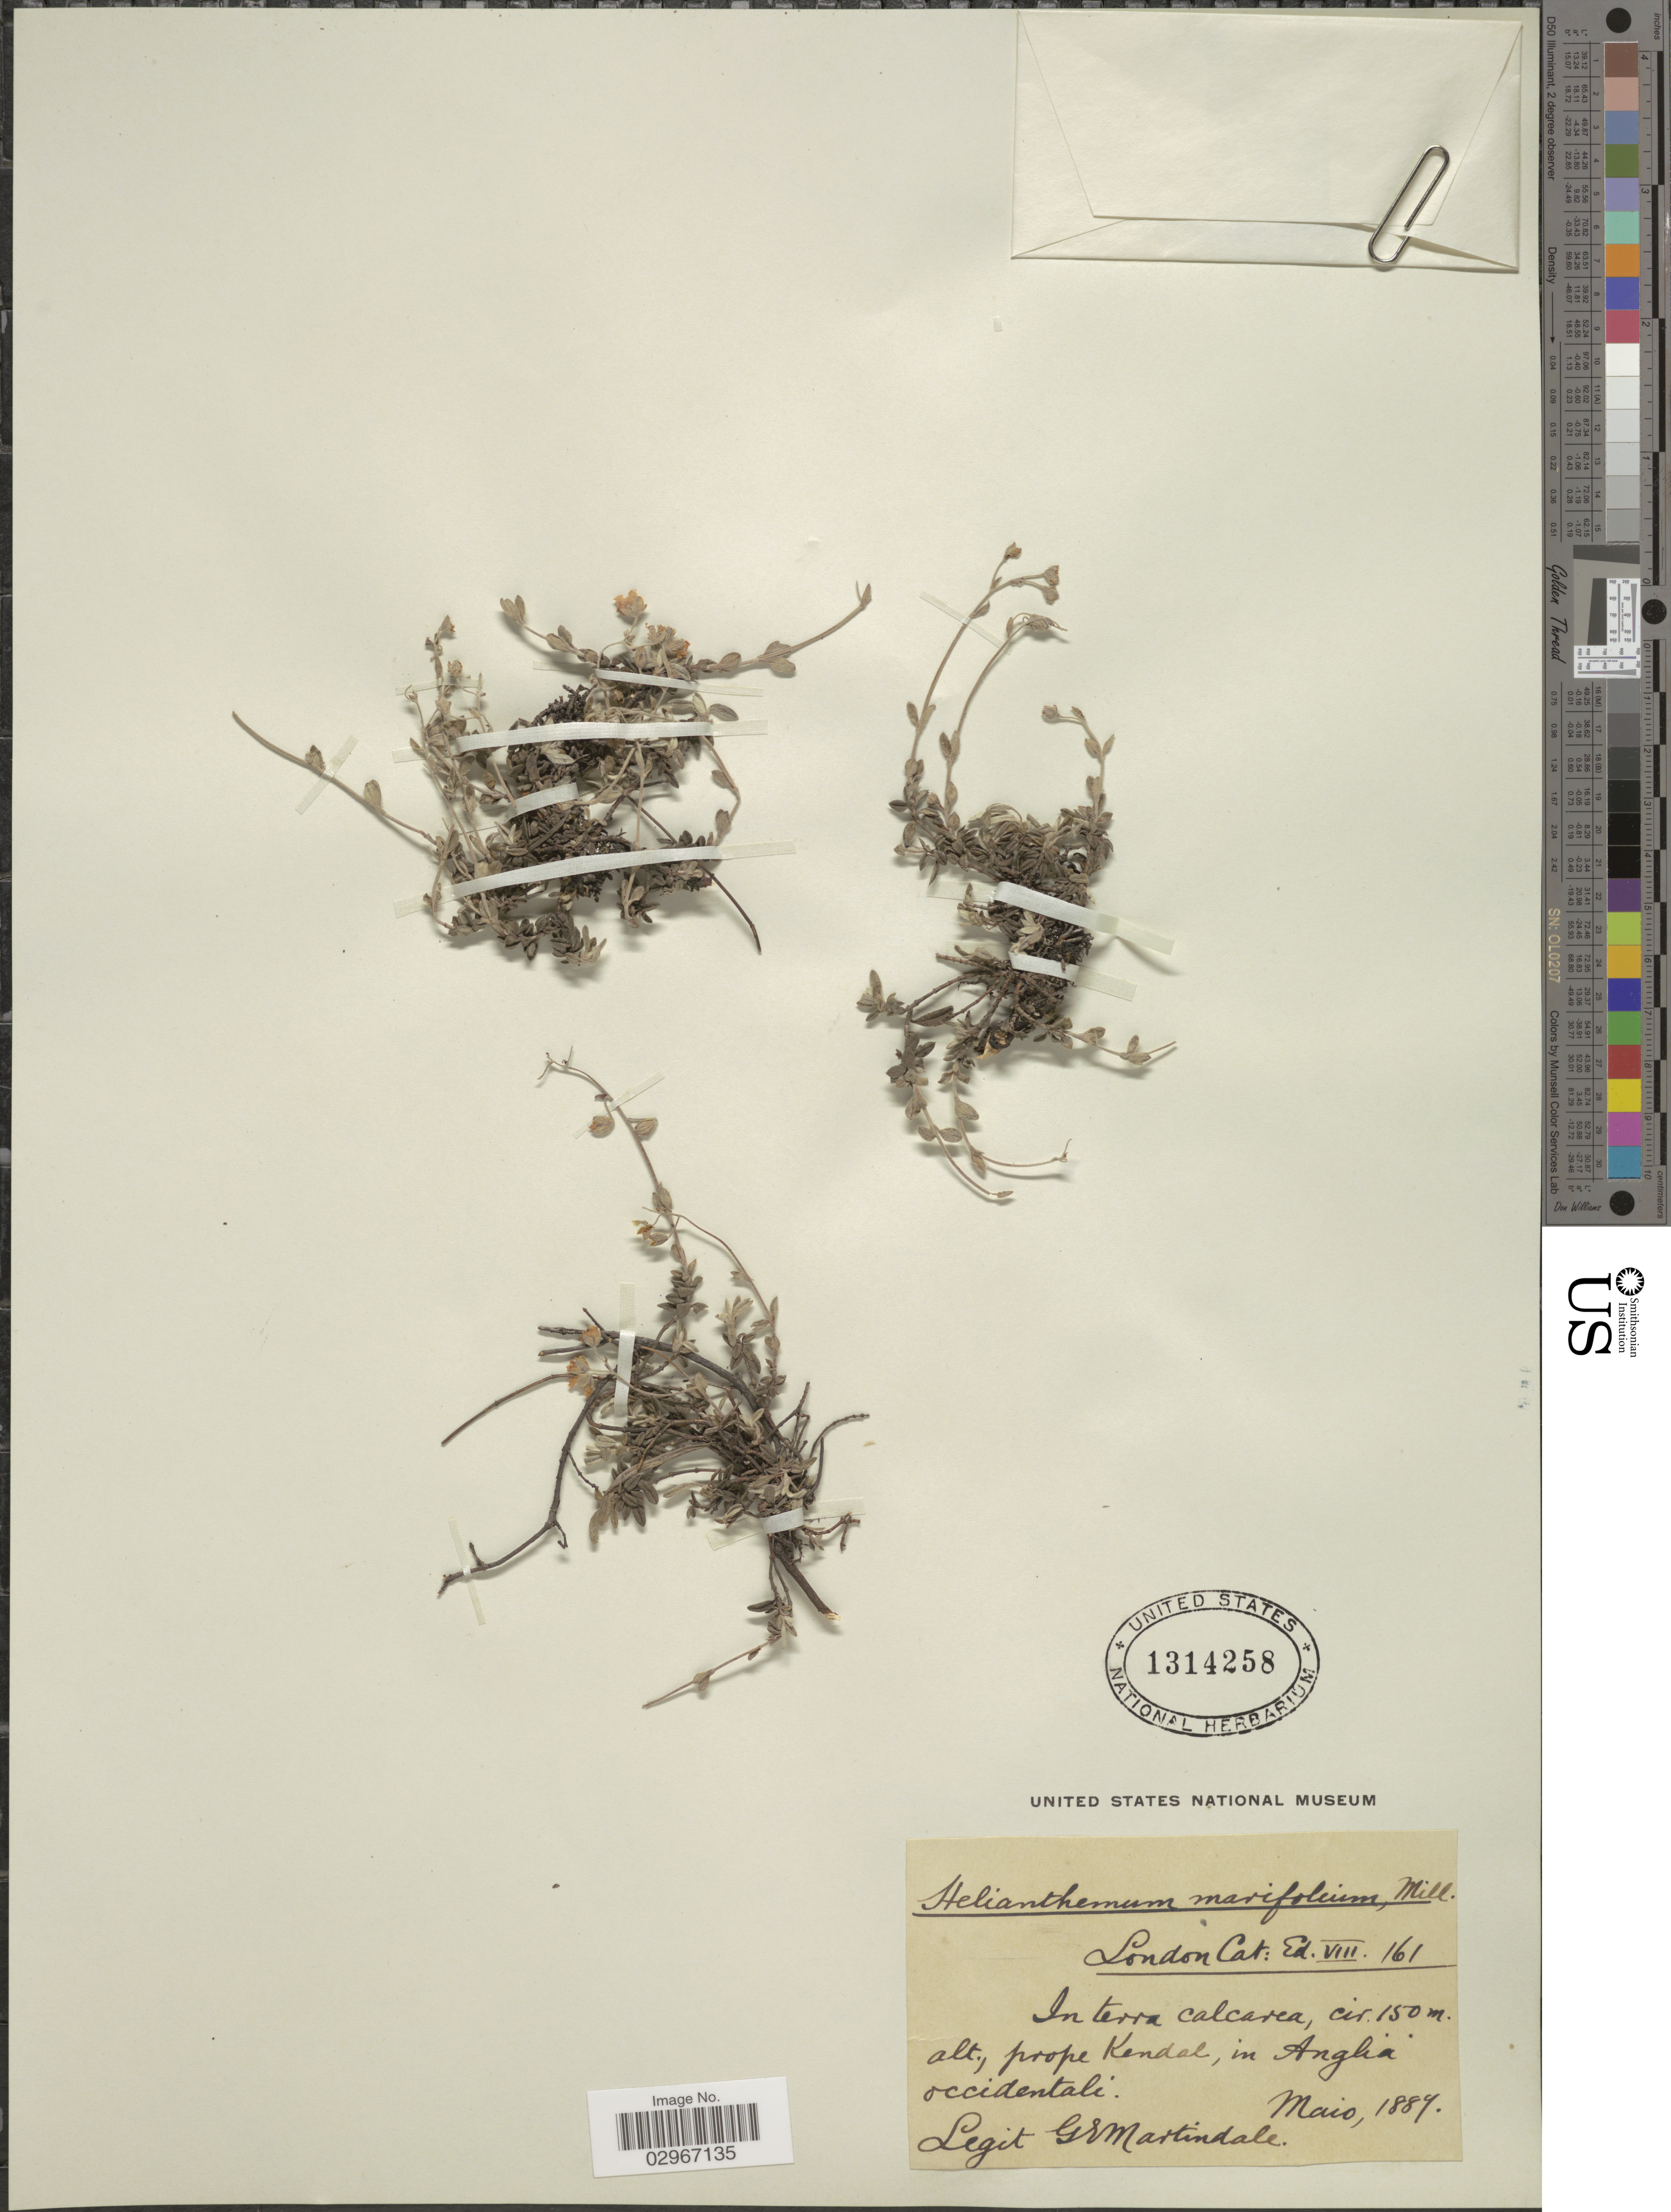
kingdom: Plantae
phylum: Tracheophyta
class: Magnoliopsida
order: Malvales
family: Cistaceae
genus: Helianthemum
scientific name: Helianthemum marifolium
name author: (L.) Mill.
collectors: G. Martindale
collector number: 161?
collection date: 1889-05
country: United Kingdom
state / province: England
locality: In terra calcarea, prope Kendal, in Anglia occidentale.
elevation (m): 150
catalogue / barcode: US 1314258